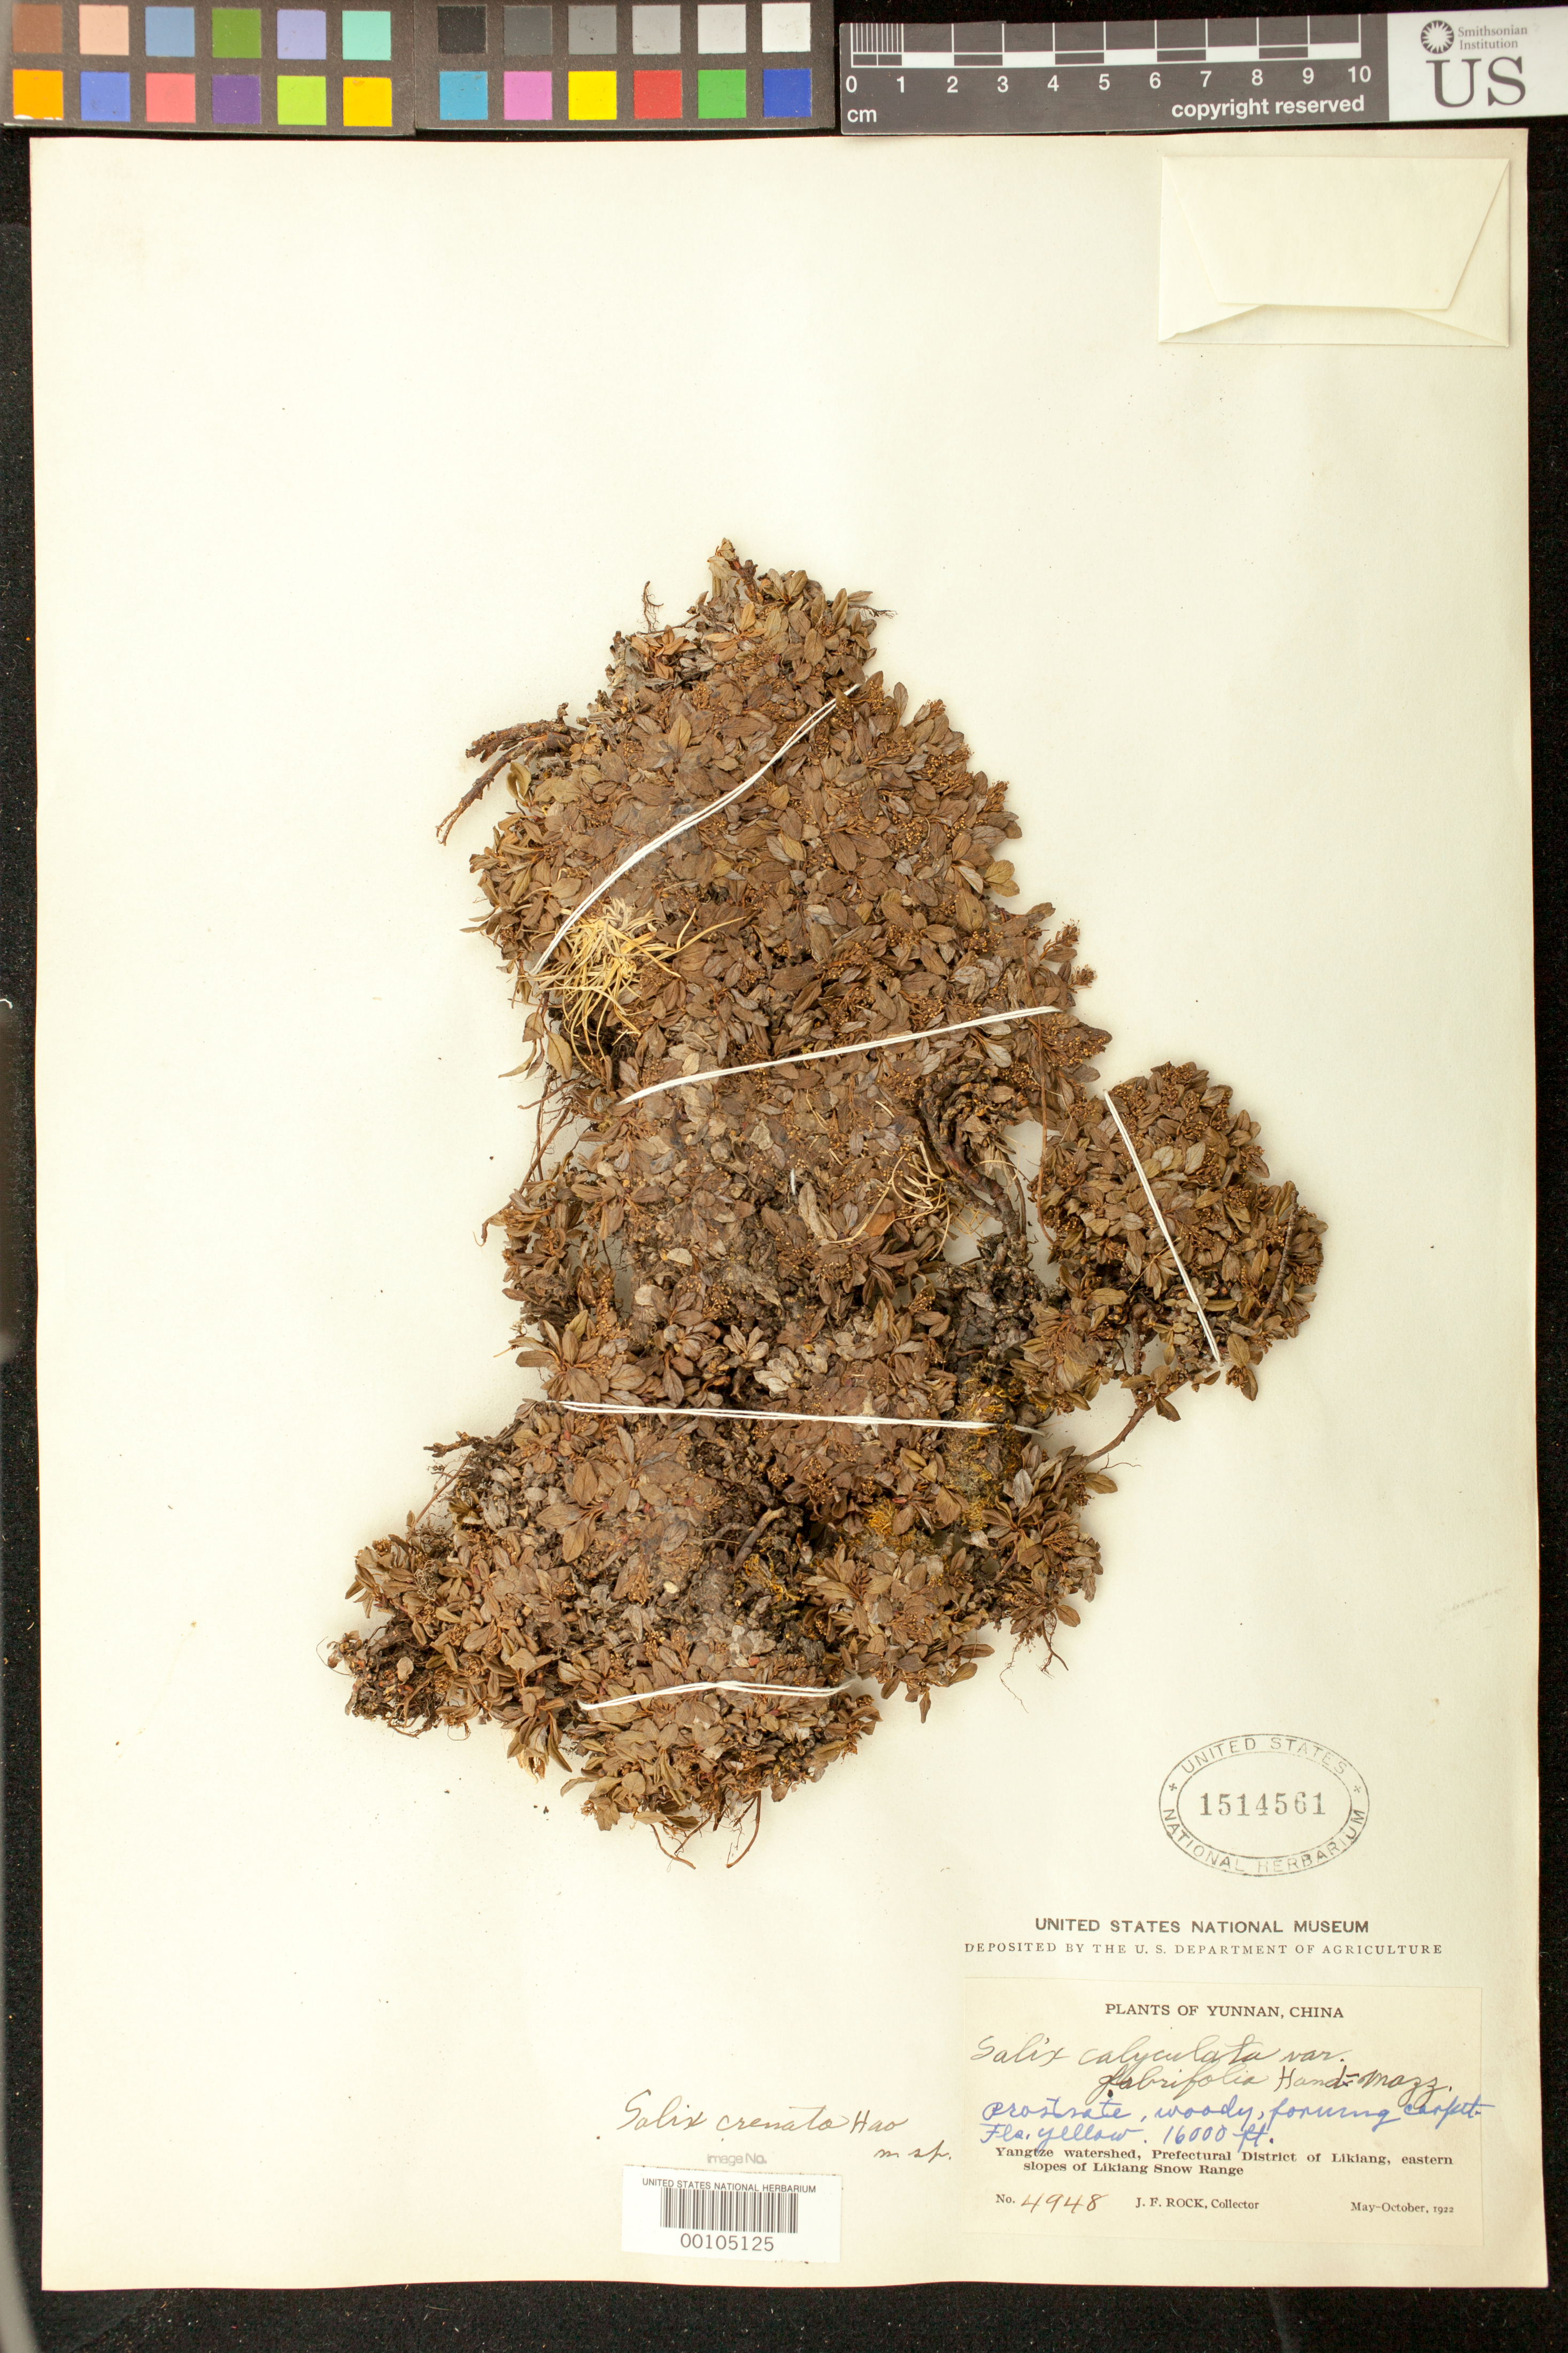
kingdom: Plantae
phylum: Tracheophyta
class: Magnoliopsida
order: Malpighiales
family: Salicaceae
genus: Salix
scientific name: Salix calyculata var. glabrifolia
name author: Hand.-Mazz.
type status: Voucher; Isotype; Syntype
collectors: J. F. Rock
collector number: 4948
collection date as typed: May 1922 to -- Oct 1922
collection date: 1922-05/1922-10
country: China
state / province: Yunnan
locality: Yangtze watershed, Prefectural District of Likiang, eastern slopes of Likiang Snow Range.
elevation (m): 4877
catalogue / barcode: US 1514561